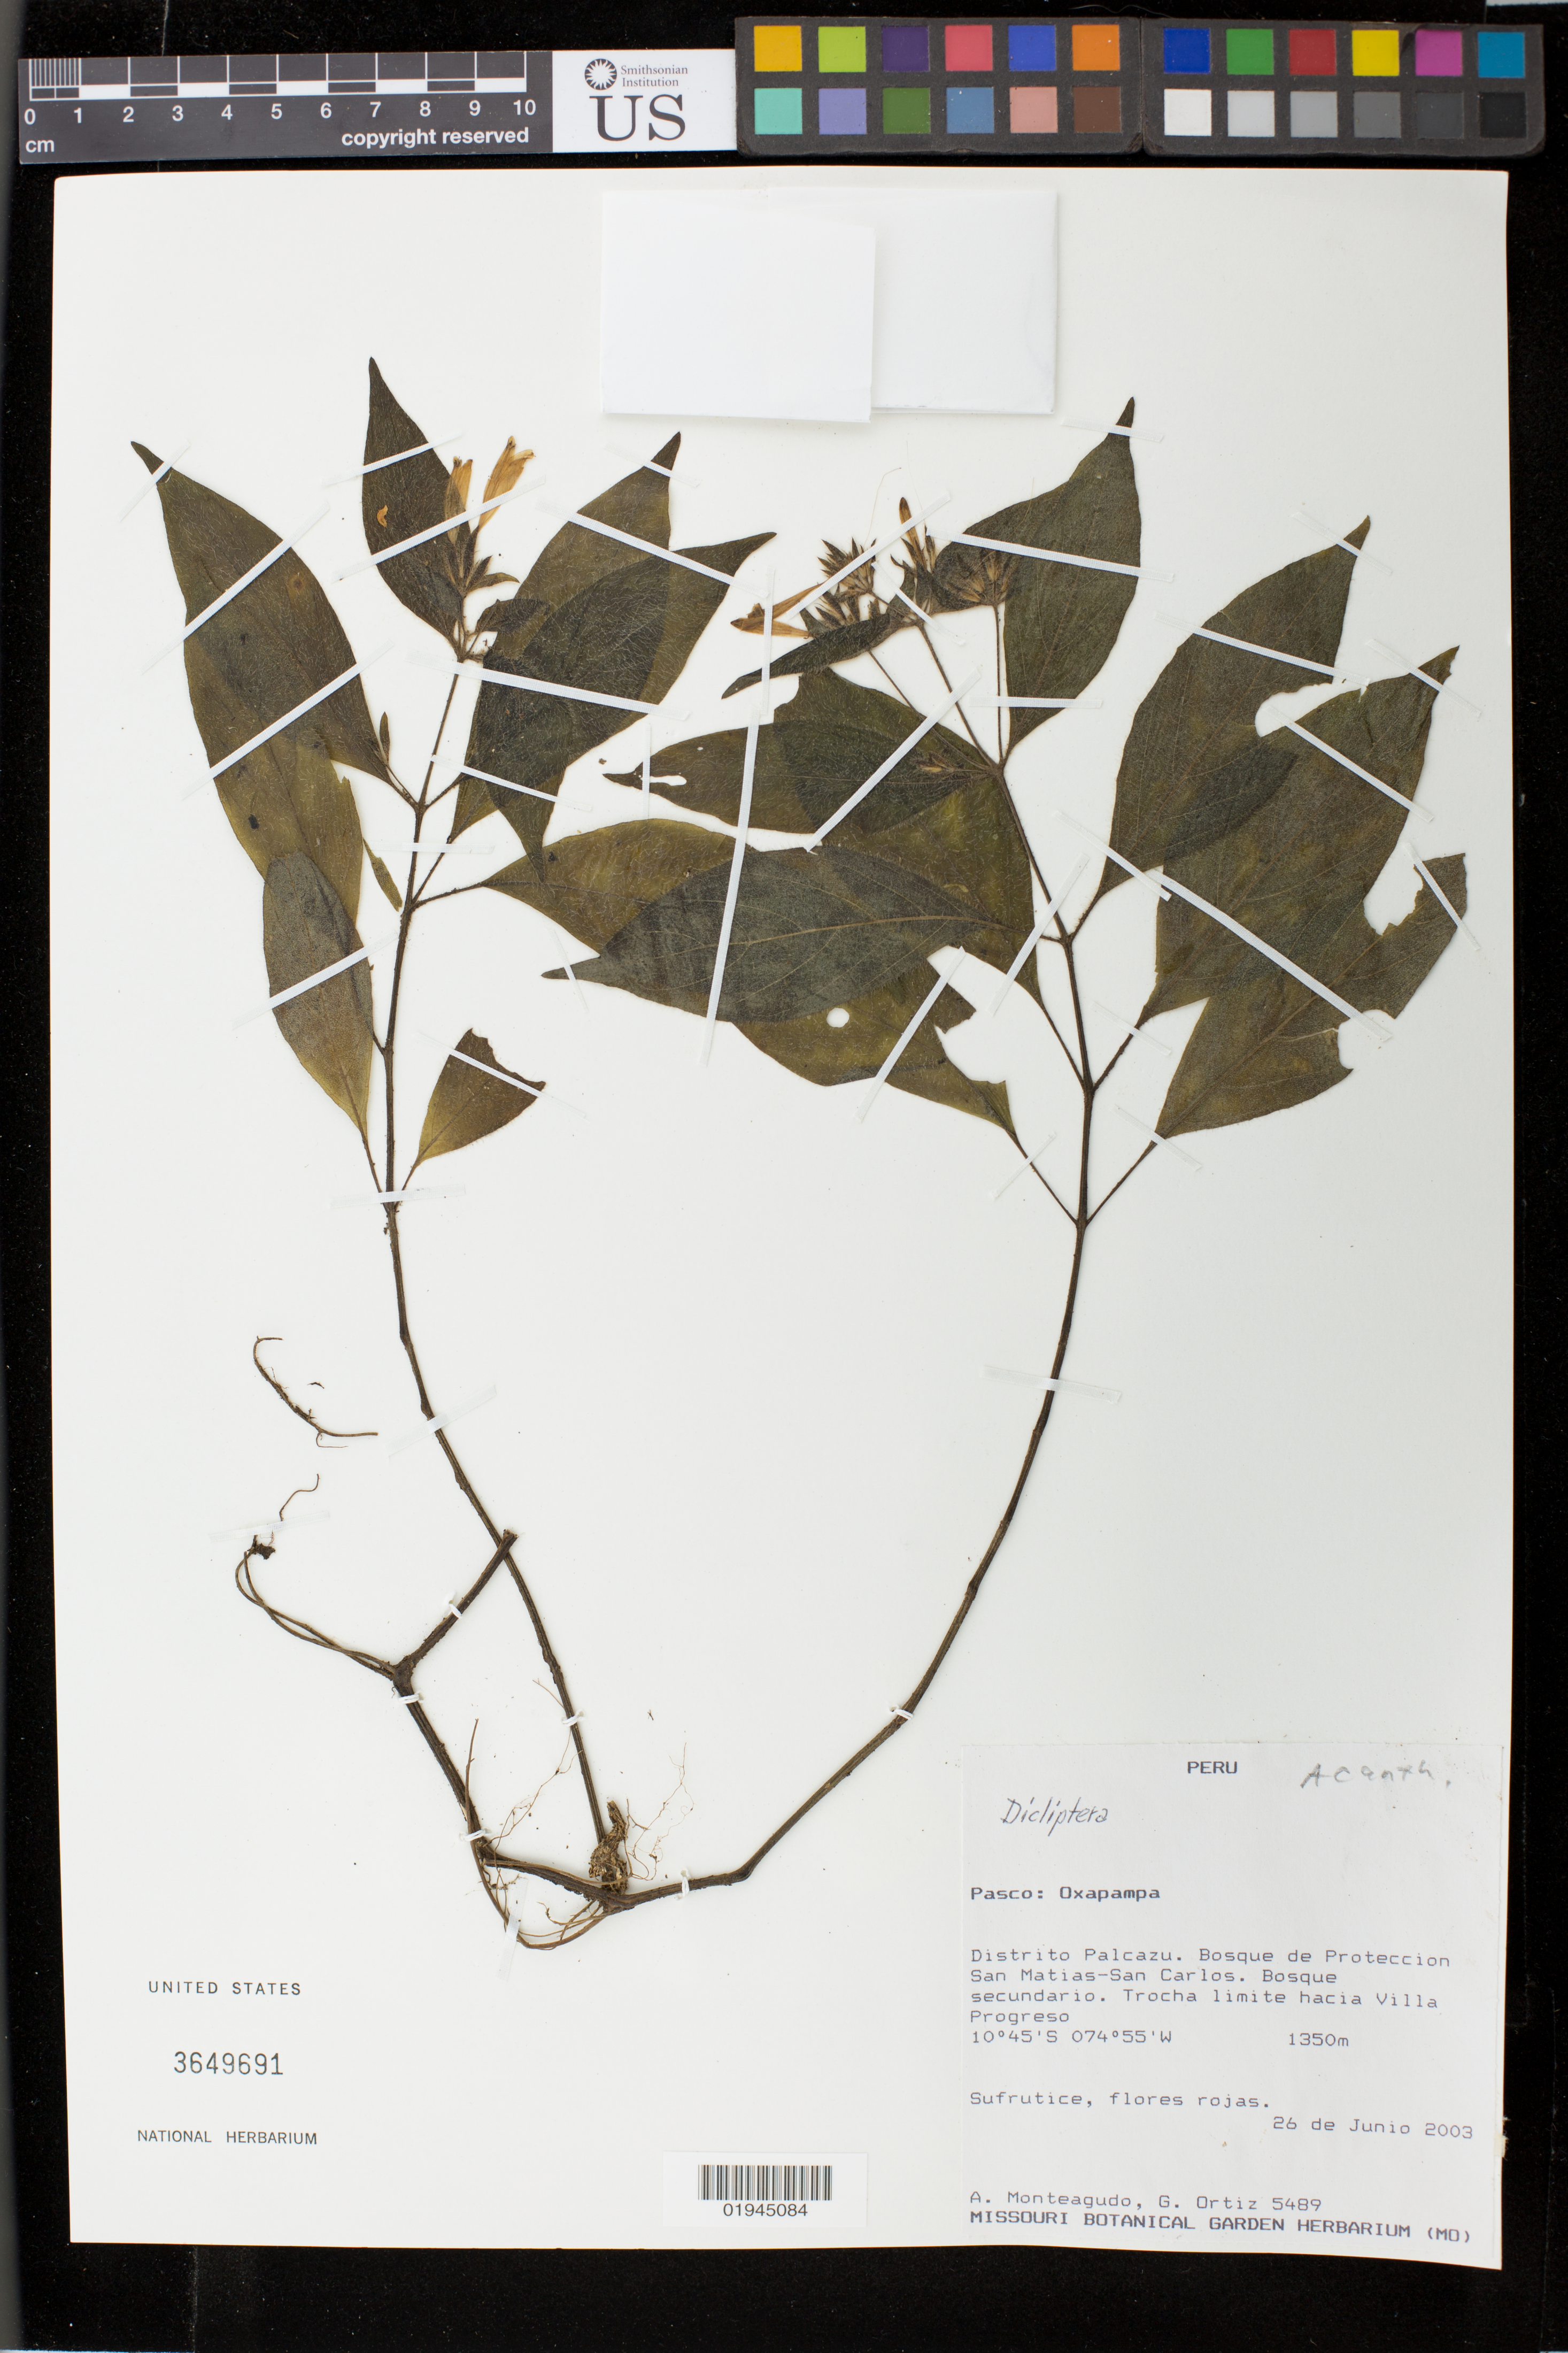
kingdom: Plantae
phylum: Tracheophyta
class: Magnoliopsida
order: Lamiales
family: Acanthaceae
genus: Dicliptera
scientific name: Dicliptera sp.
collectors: A. Monteagudo & G. Ortiz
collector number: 5489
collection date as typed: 26 Jun 2003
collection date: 2003-06-26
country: Peru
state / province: Pasco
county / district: Oxapampa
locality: Distrito Palcazu. Bosque de Proteccion San Matias-San Carlos. Trocha limite hacia Villa Progreso.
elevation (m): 1350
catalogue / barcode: US 3649691